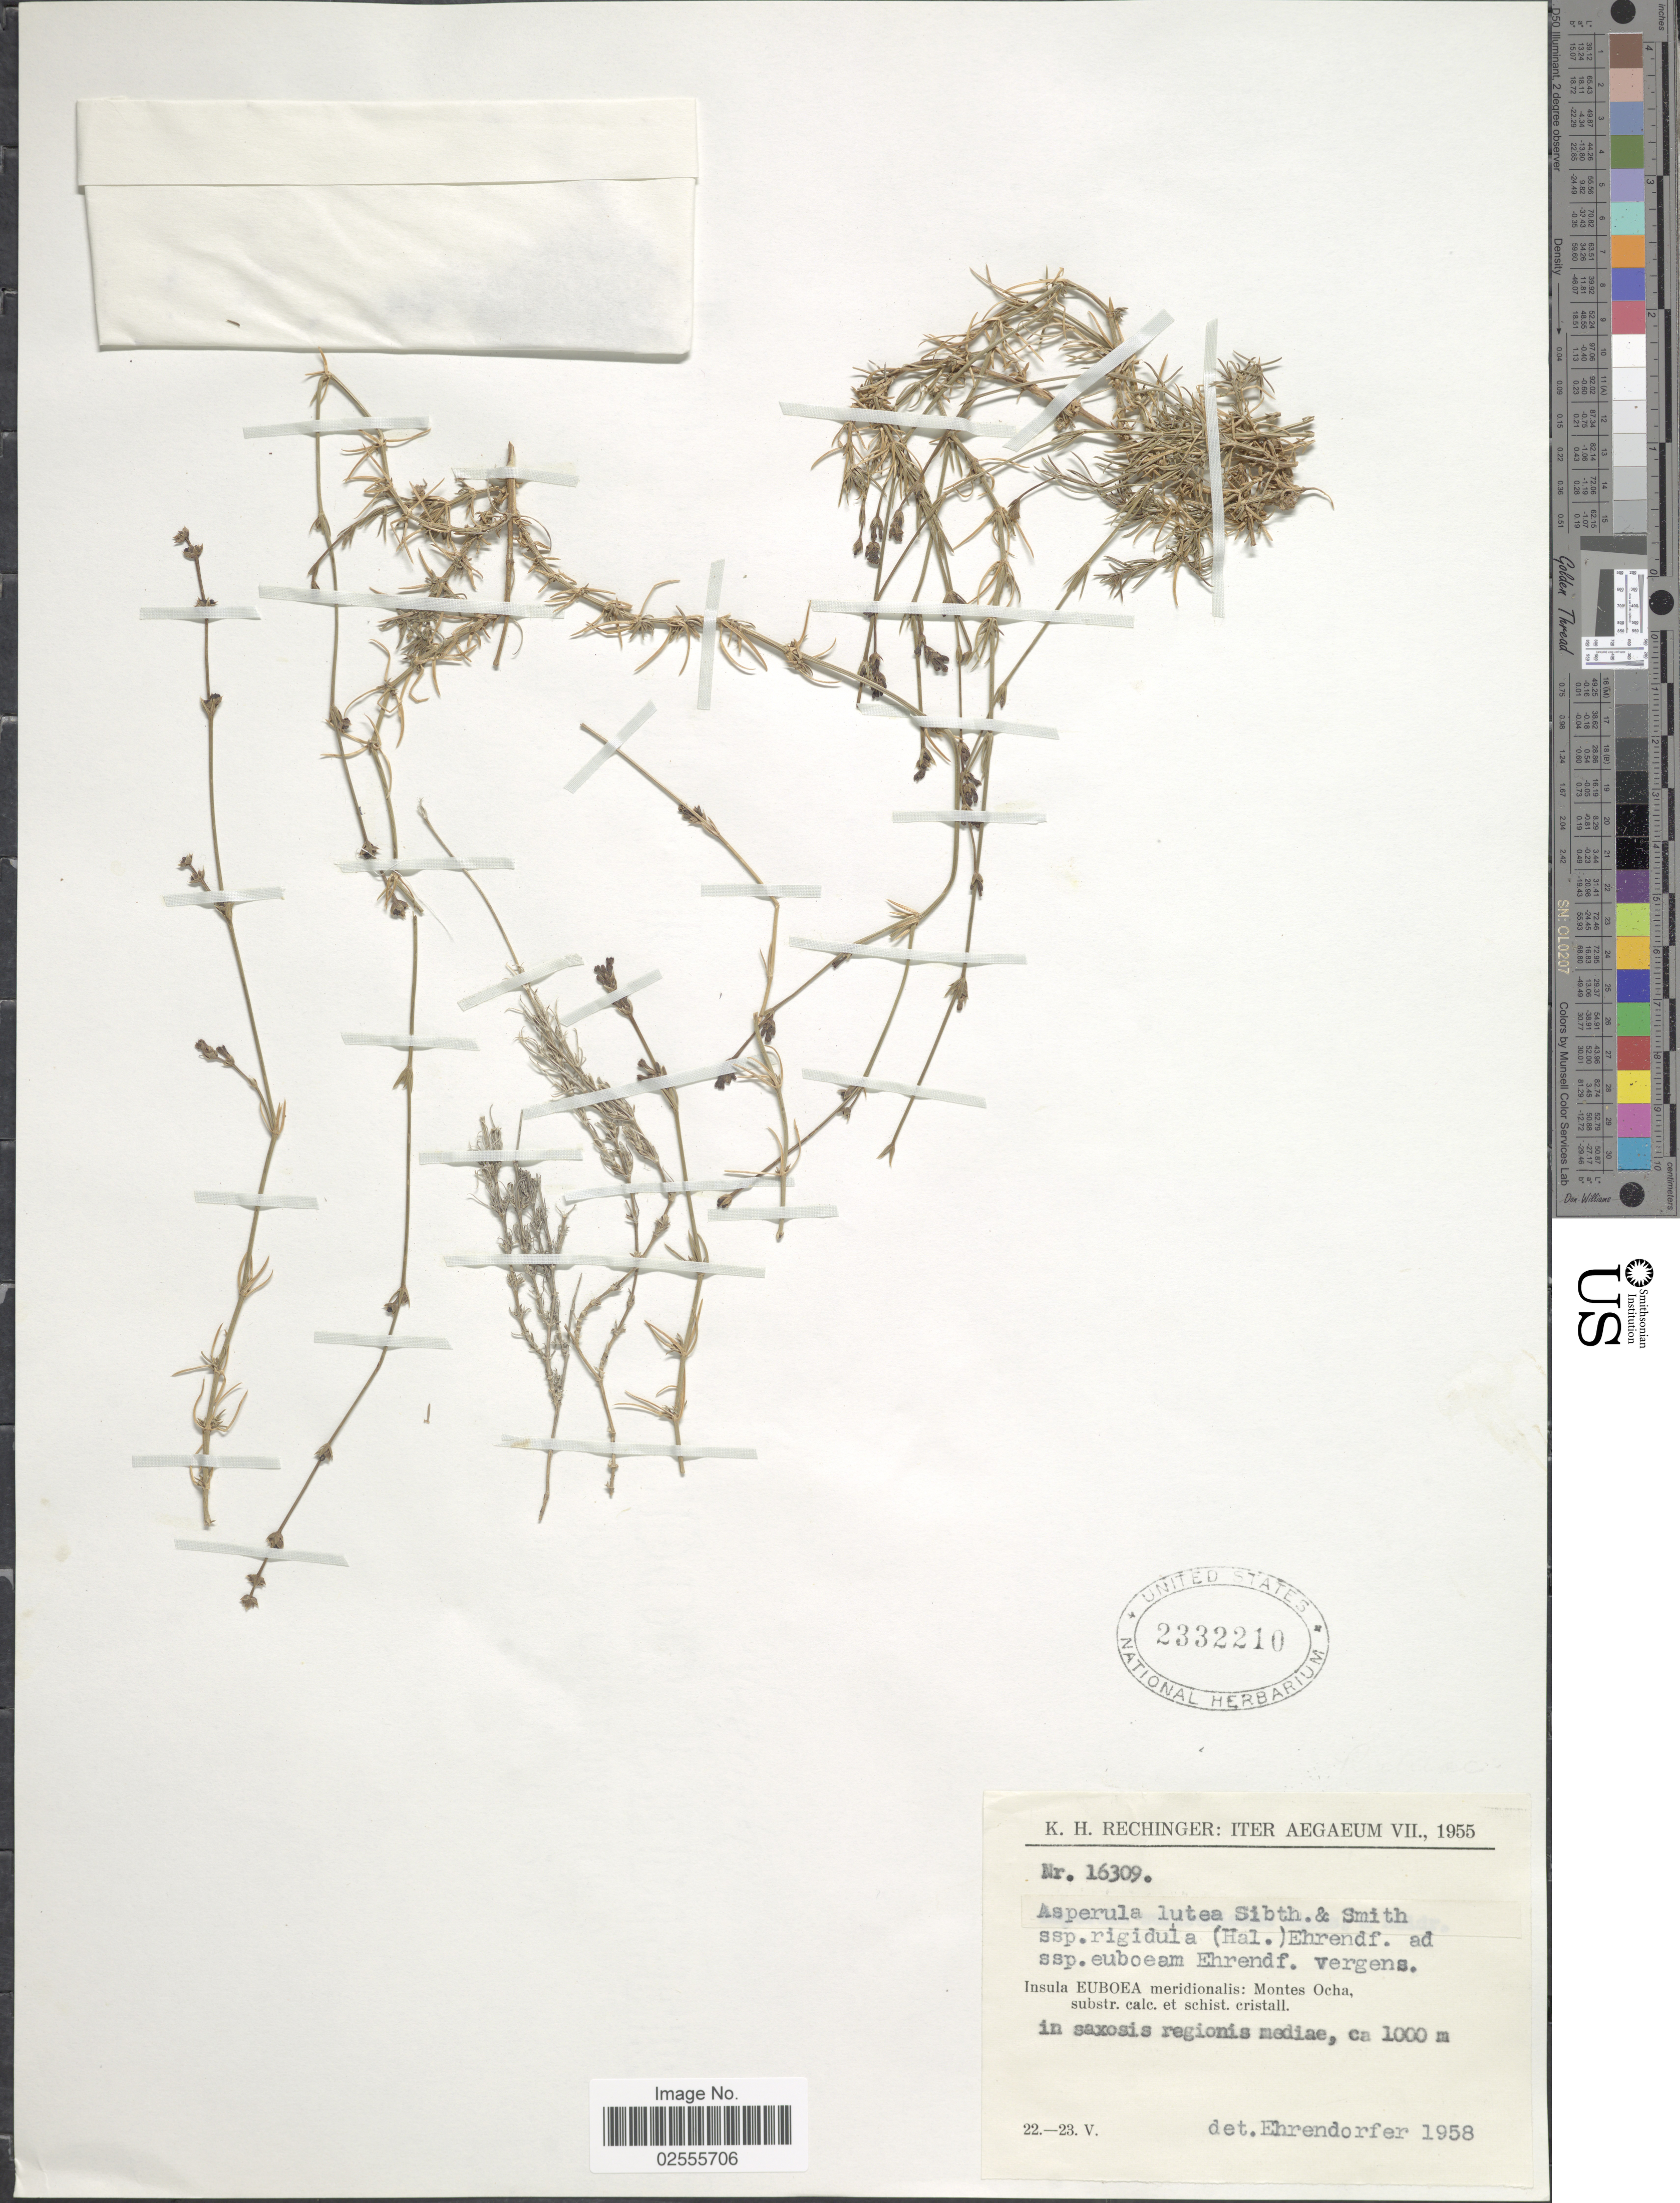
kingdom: Plantae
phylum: Tracheophyta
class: Magnoliopsida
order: Gentianales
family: Rubiaceae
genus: Asperula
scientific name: Asperula lutea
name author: Sm.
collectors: K. H. Rechinger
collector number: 16309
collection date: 1955-05-22/1955-05-23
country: Greece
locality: Iter Aegaeum, Insula Euboea meridionalis: Montes Ocha, substr. calc. et schist. cristall, in saxosis regionis mediae.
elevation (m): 1000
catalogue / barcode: US 2332210